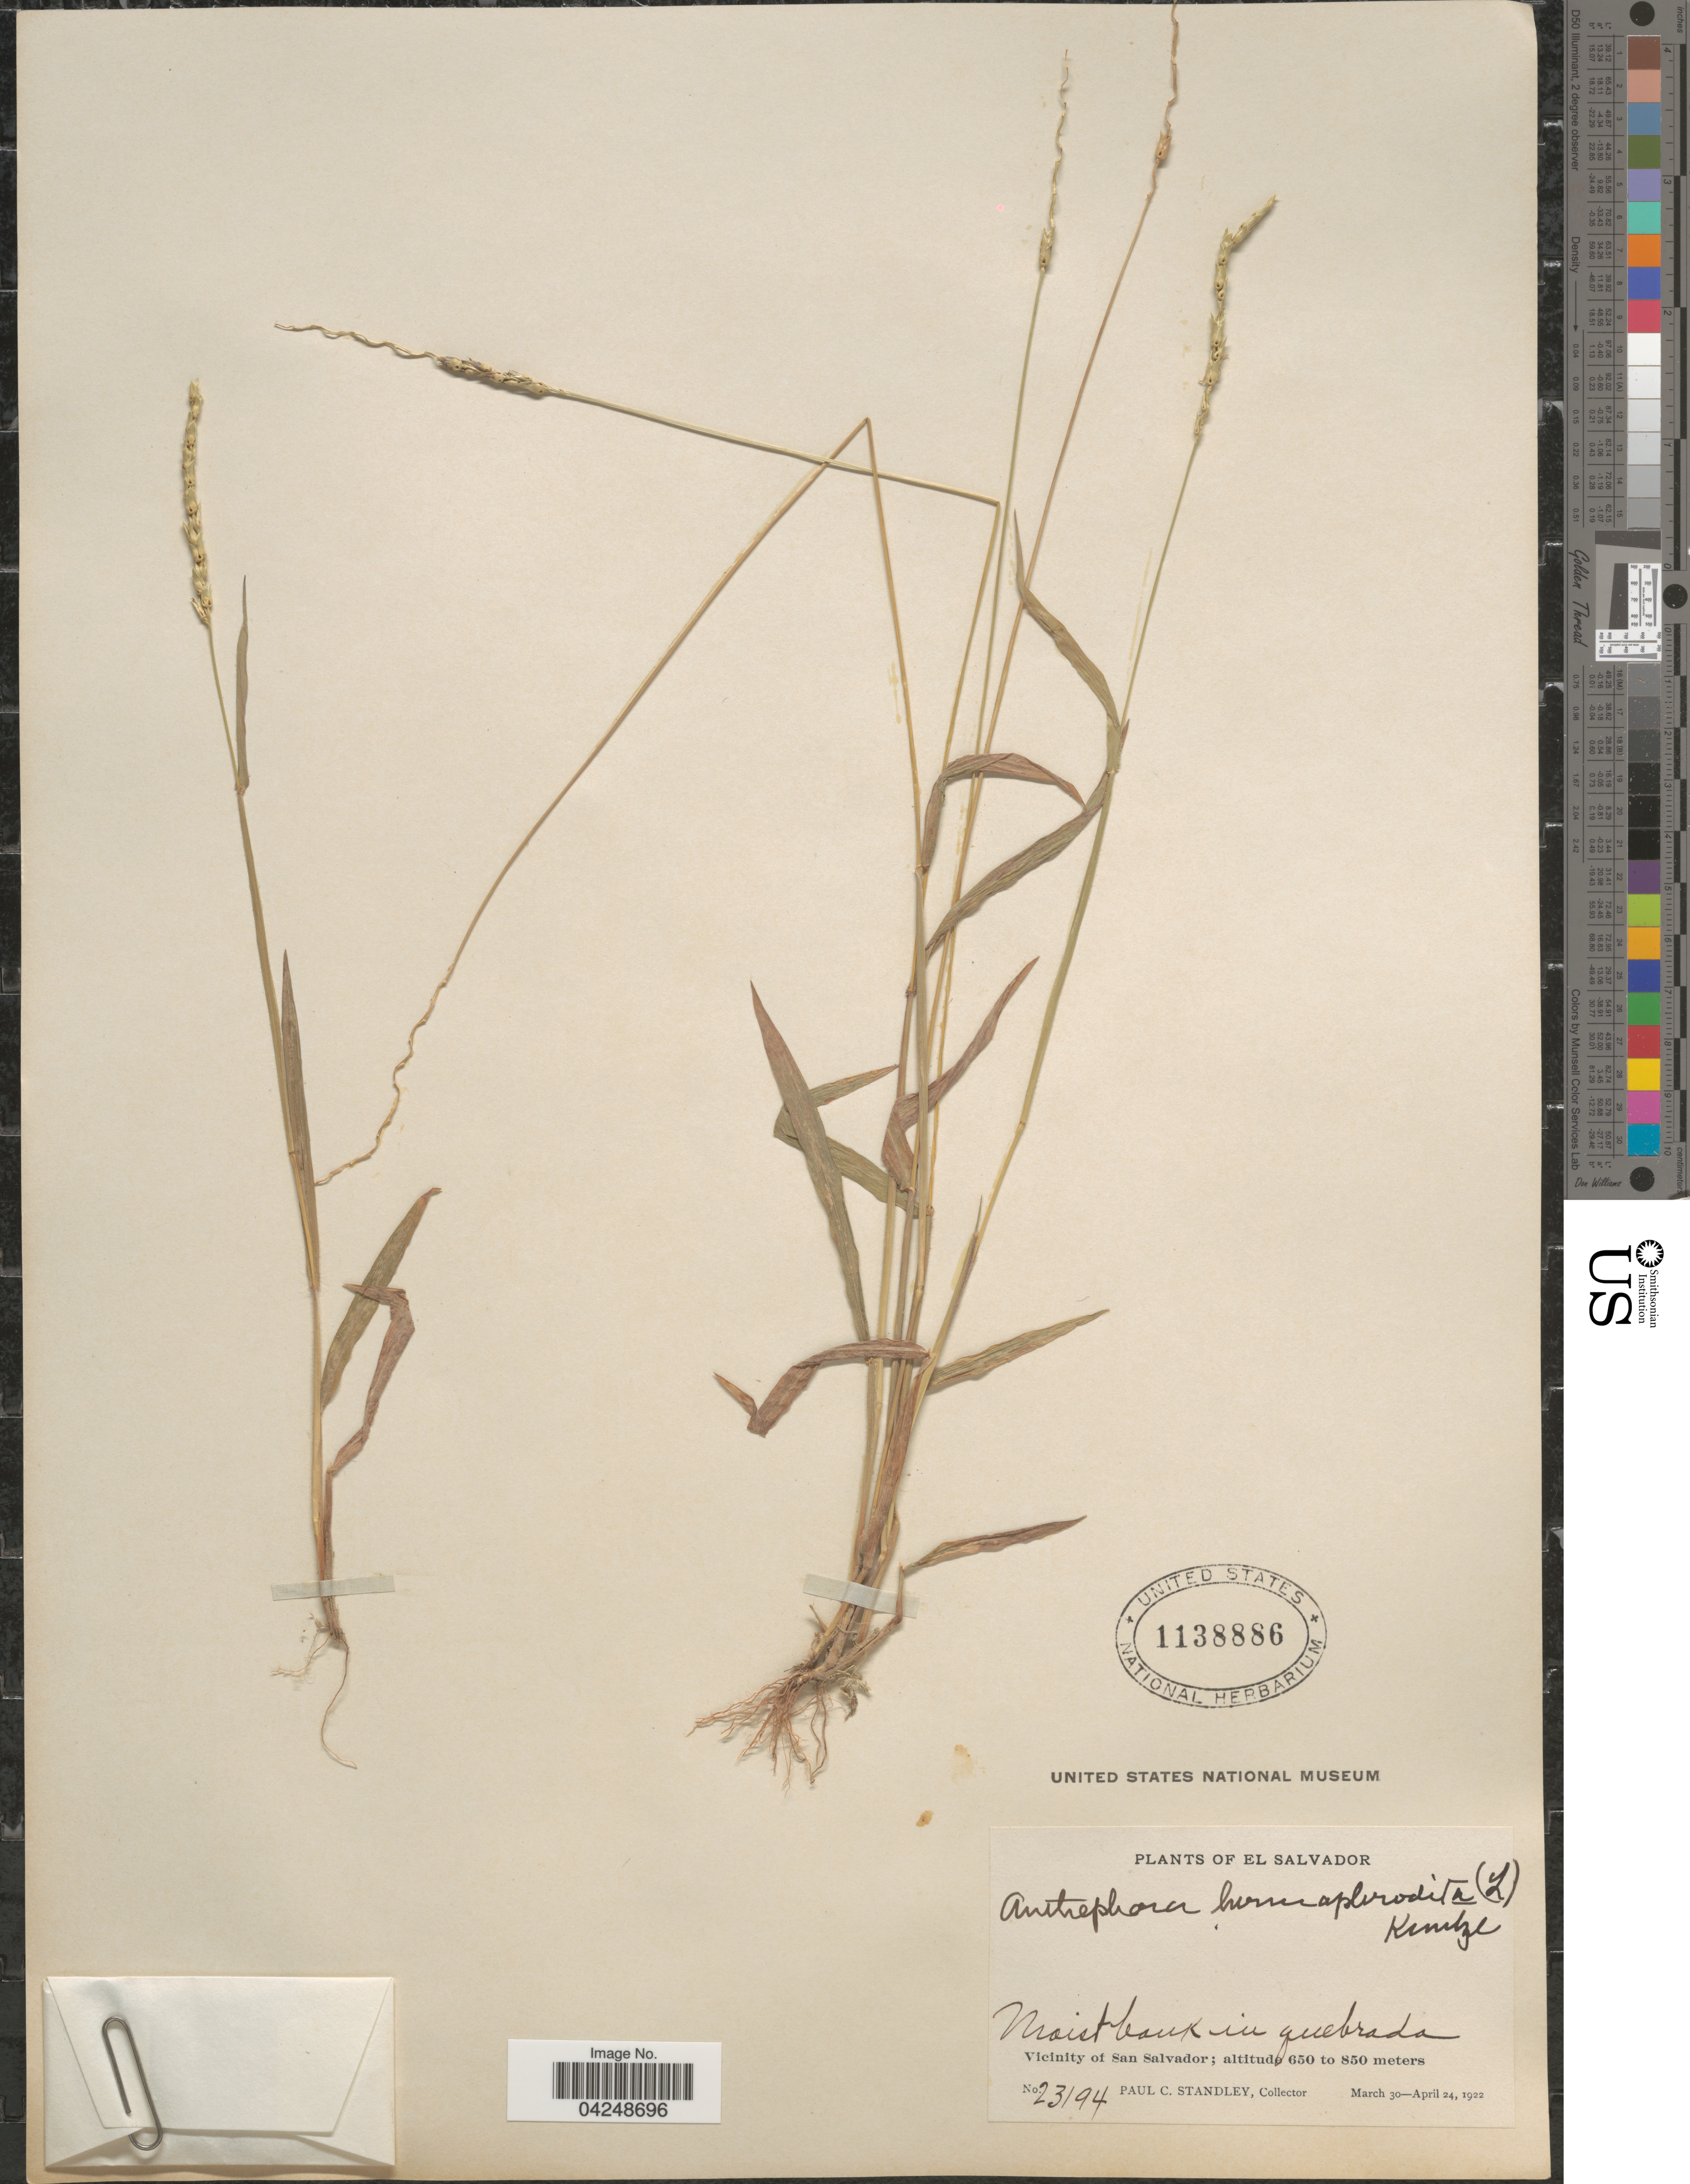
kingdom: Plantae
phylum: Tracheophyta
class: Liliopsida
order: Poales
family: Poaceae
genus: Anthephora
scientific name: Anthephora hermaphrodita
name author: (L.) Kuntze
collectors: P. C. Standley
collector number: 23194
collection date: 1922-03-30/1922-04-24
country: El Salvador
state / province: San Salvador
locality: Mois bank in quebrada. Vicinity of San Salvador.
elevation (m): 650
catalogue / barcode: US 1138886